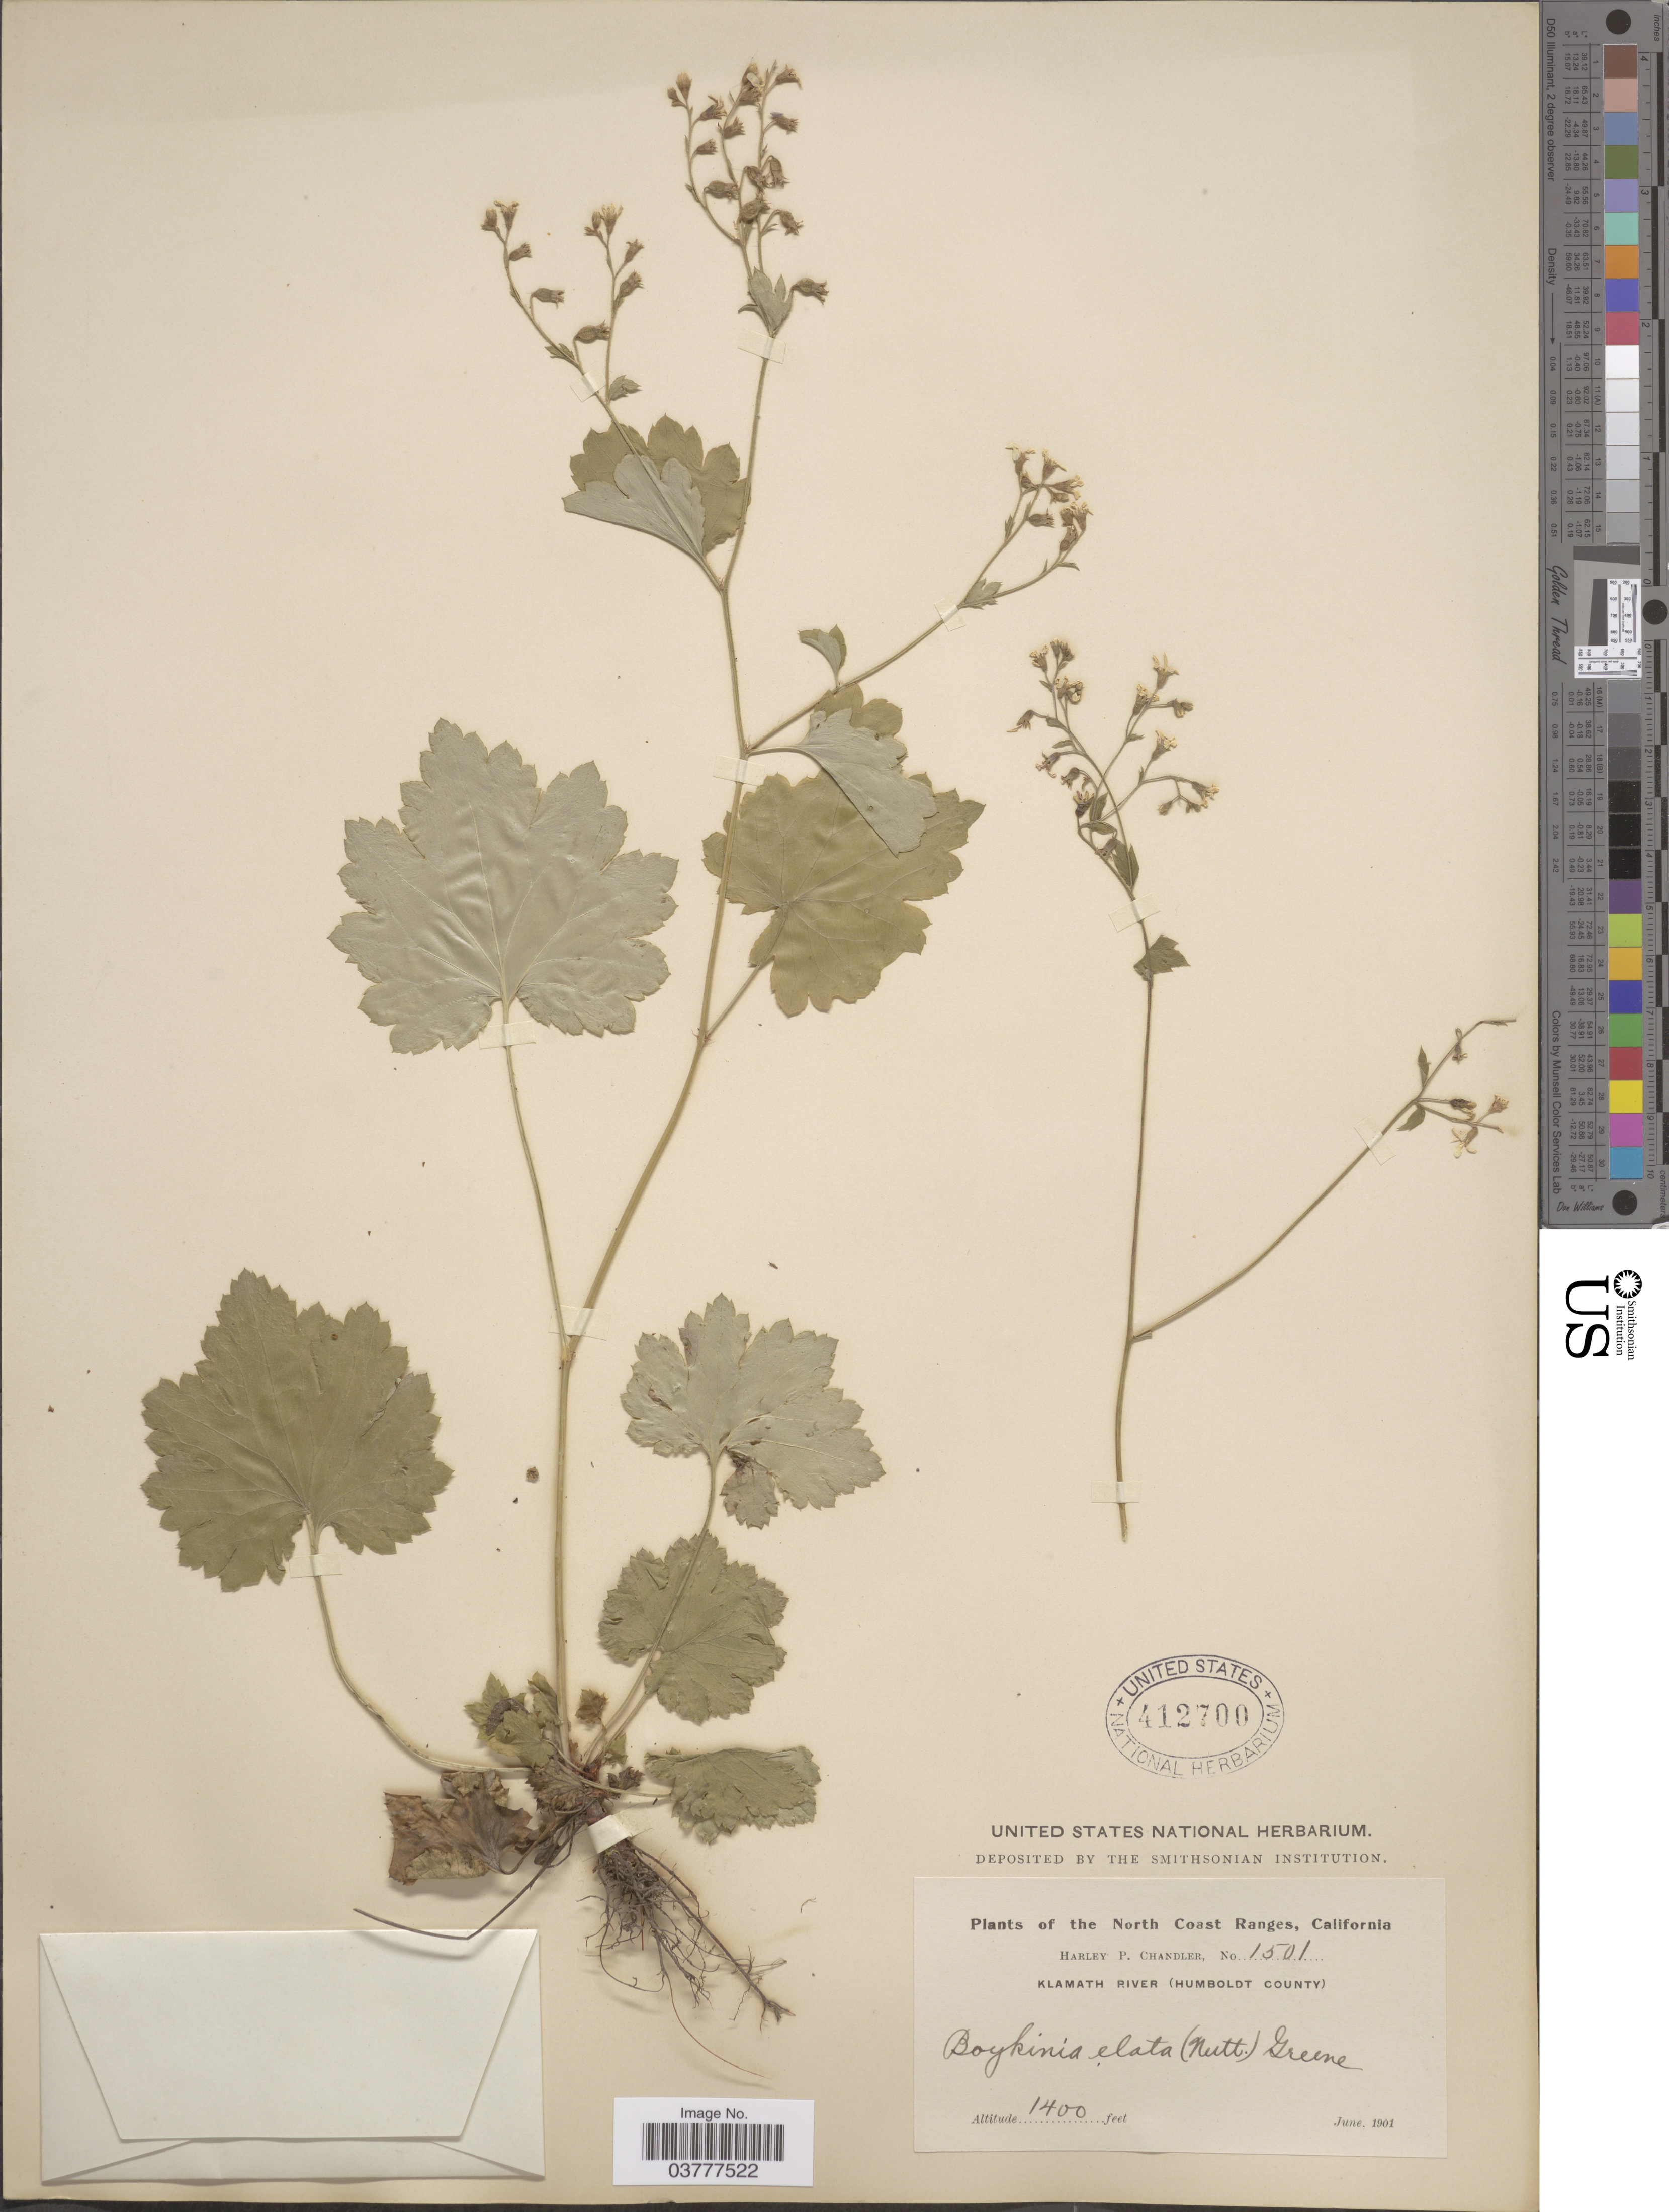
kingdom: Plantae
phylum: Tracheophyta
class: Magnoliopsida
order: Saxifragales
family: Saxifragaceae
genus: Boykinia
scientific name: Boykinia elata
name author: Greene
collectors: H. Chandler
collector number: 1501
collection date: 1901-06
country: United States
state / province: California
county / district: Humboldt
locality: North Coast Ranges. Klamath River (Humboldt County).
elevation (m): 427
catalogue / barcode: US 412700